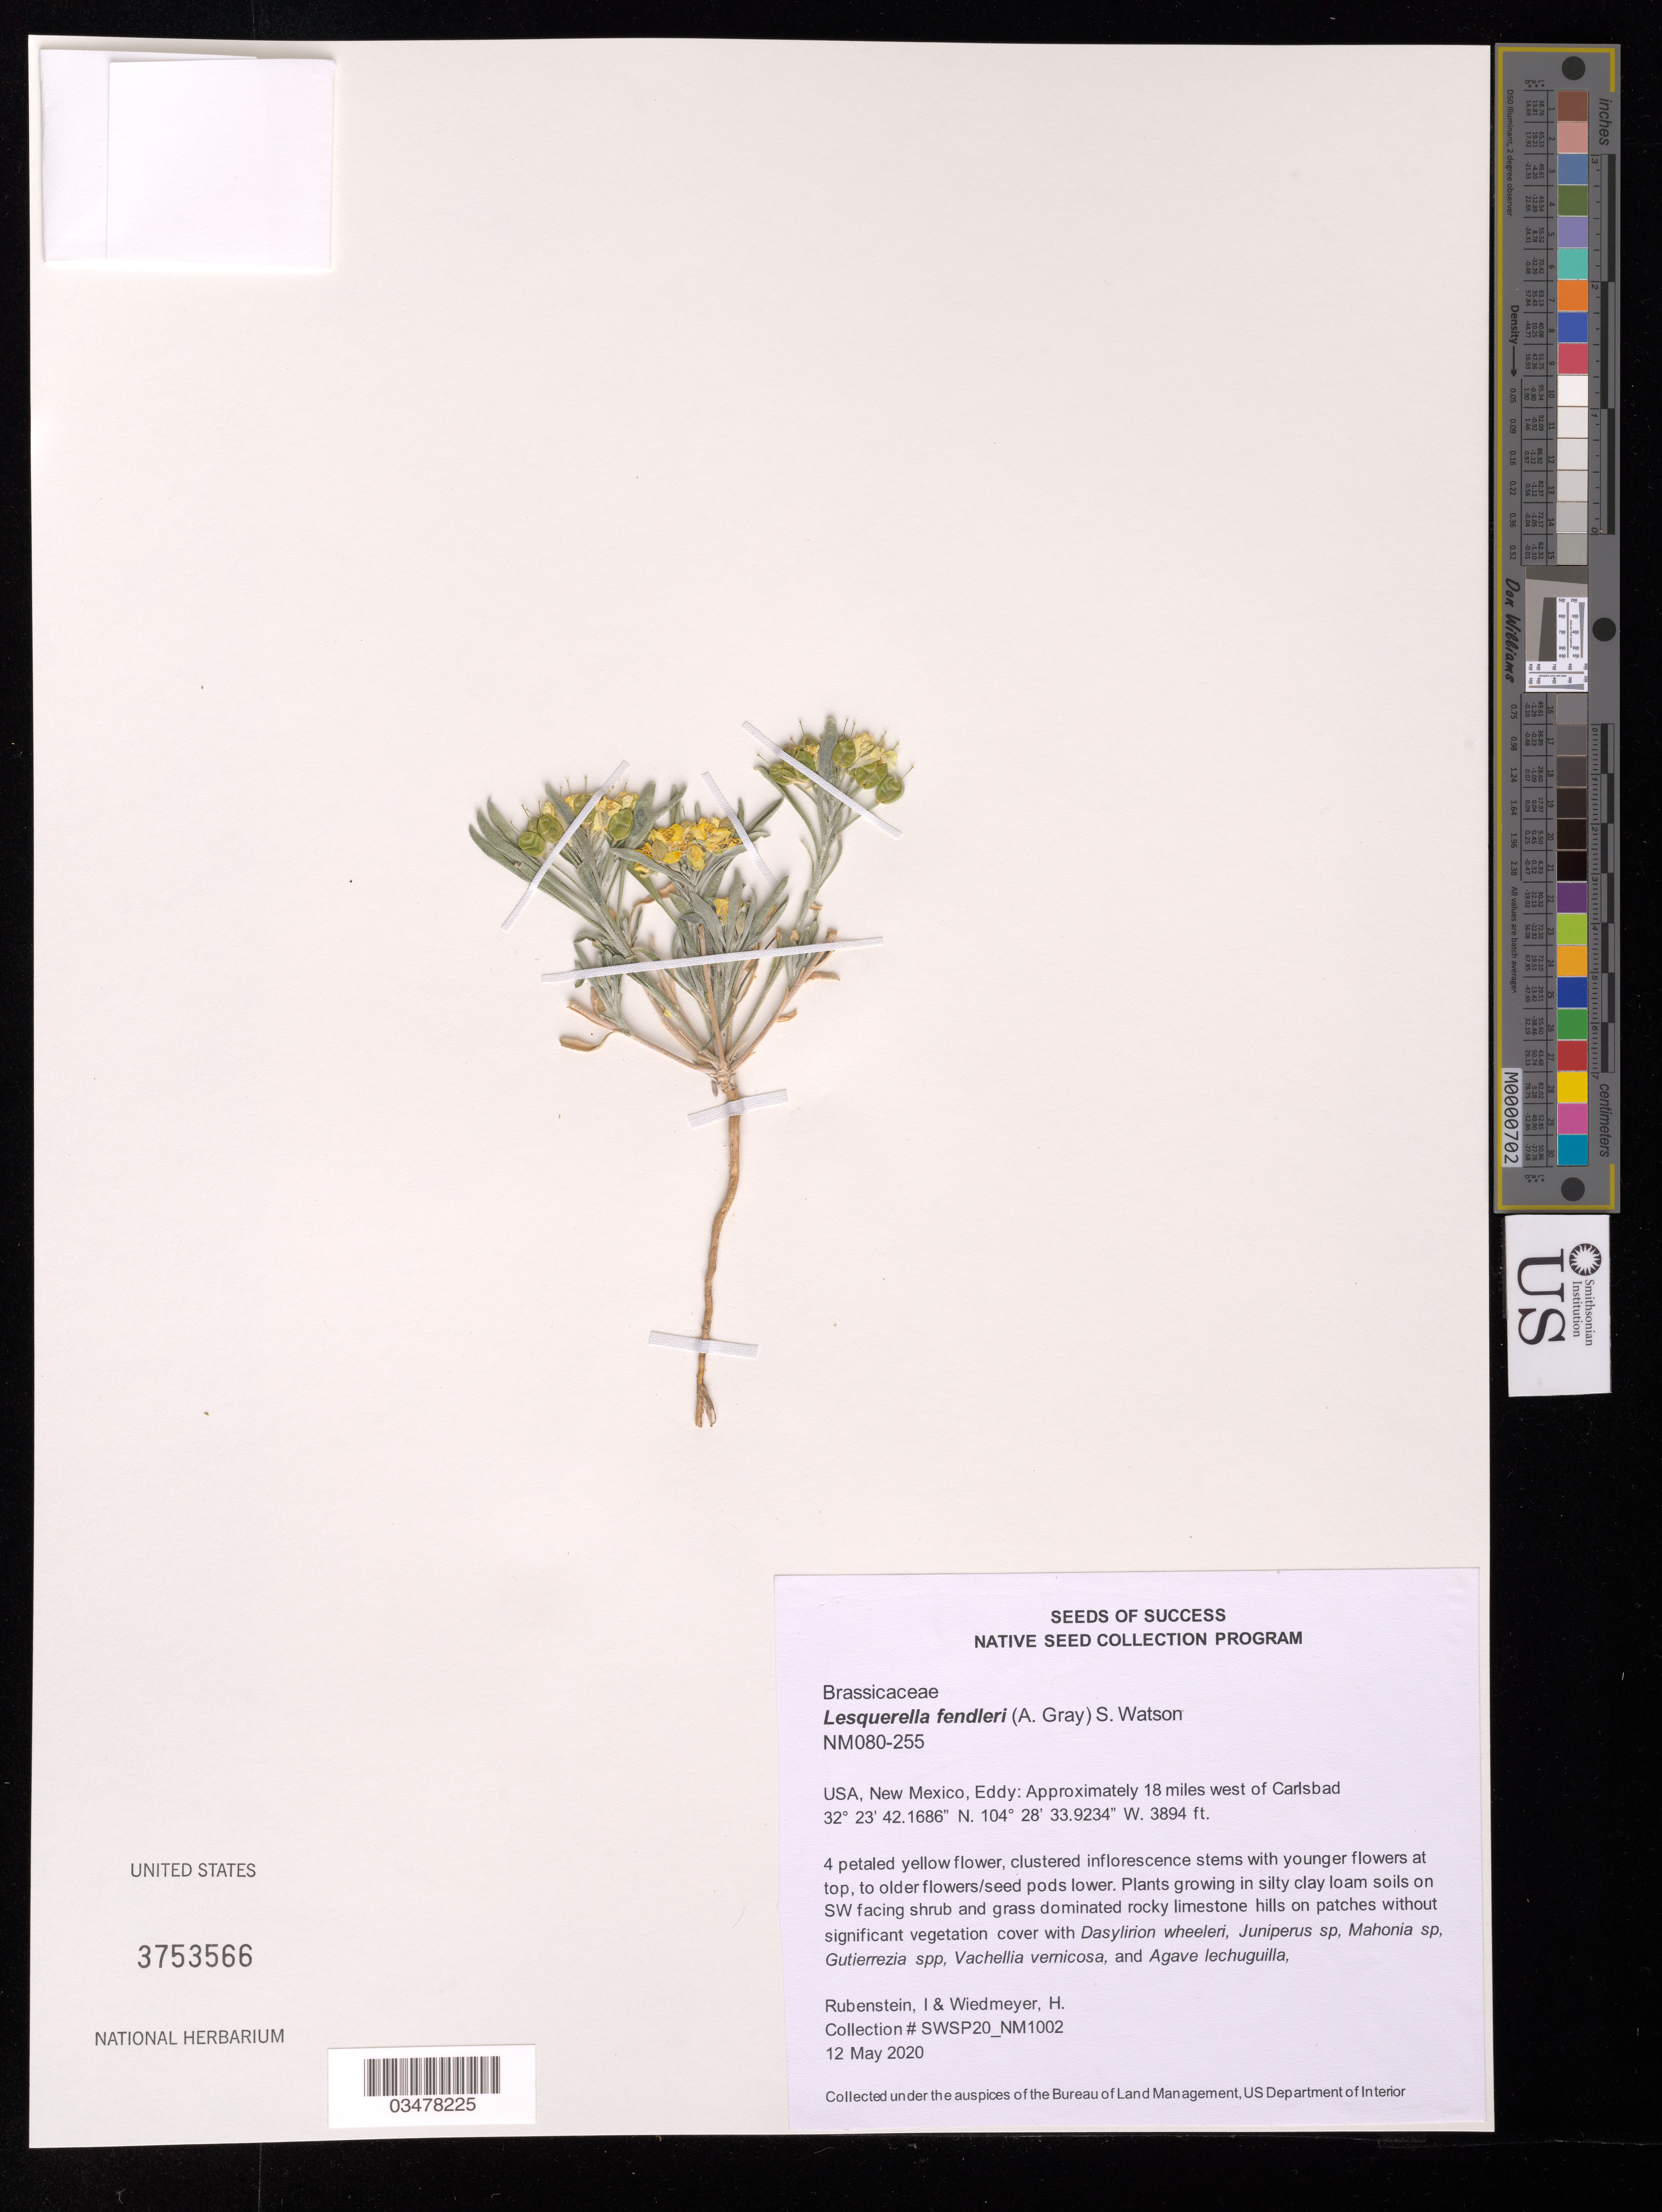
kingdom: Plantae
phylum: Tracheophyta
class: Magnoliopsida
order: Brassicales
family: Brassicaceae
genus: Lesquerella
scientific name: Lesquerella fendleri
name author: (A. Gray) S. Watson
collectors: I. Rubenstein & H. Wiedmeyer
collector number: NM080-255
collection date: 2020-05-12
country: United States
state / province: New Mexico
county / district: Eddy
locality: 18 mi. W of Carlsbad.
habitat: Silty clay loam soils. Shrub and grass dominated rocky limestone hills. With Juniperus sp., Mahonia sp., Gutierrezia sp., etc.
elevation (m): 1187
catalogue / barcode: US 3753566